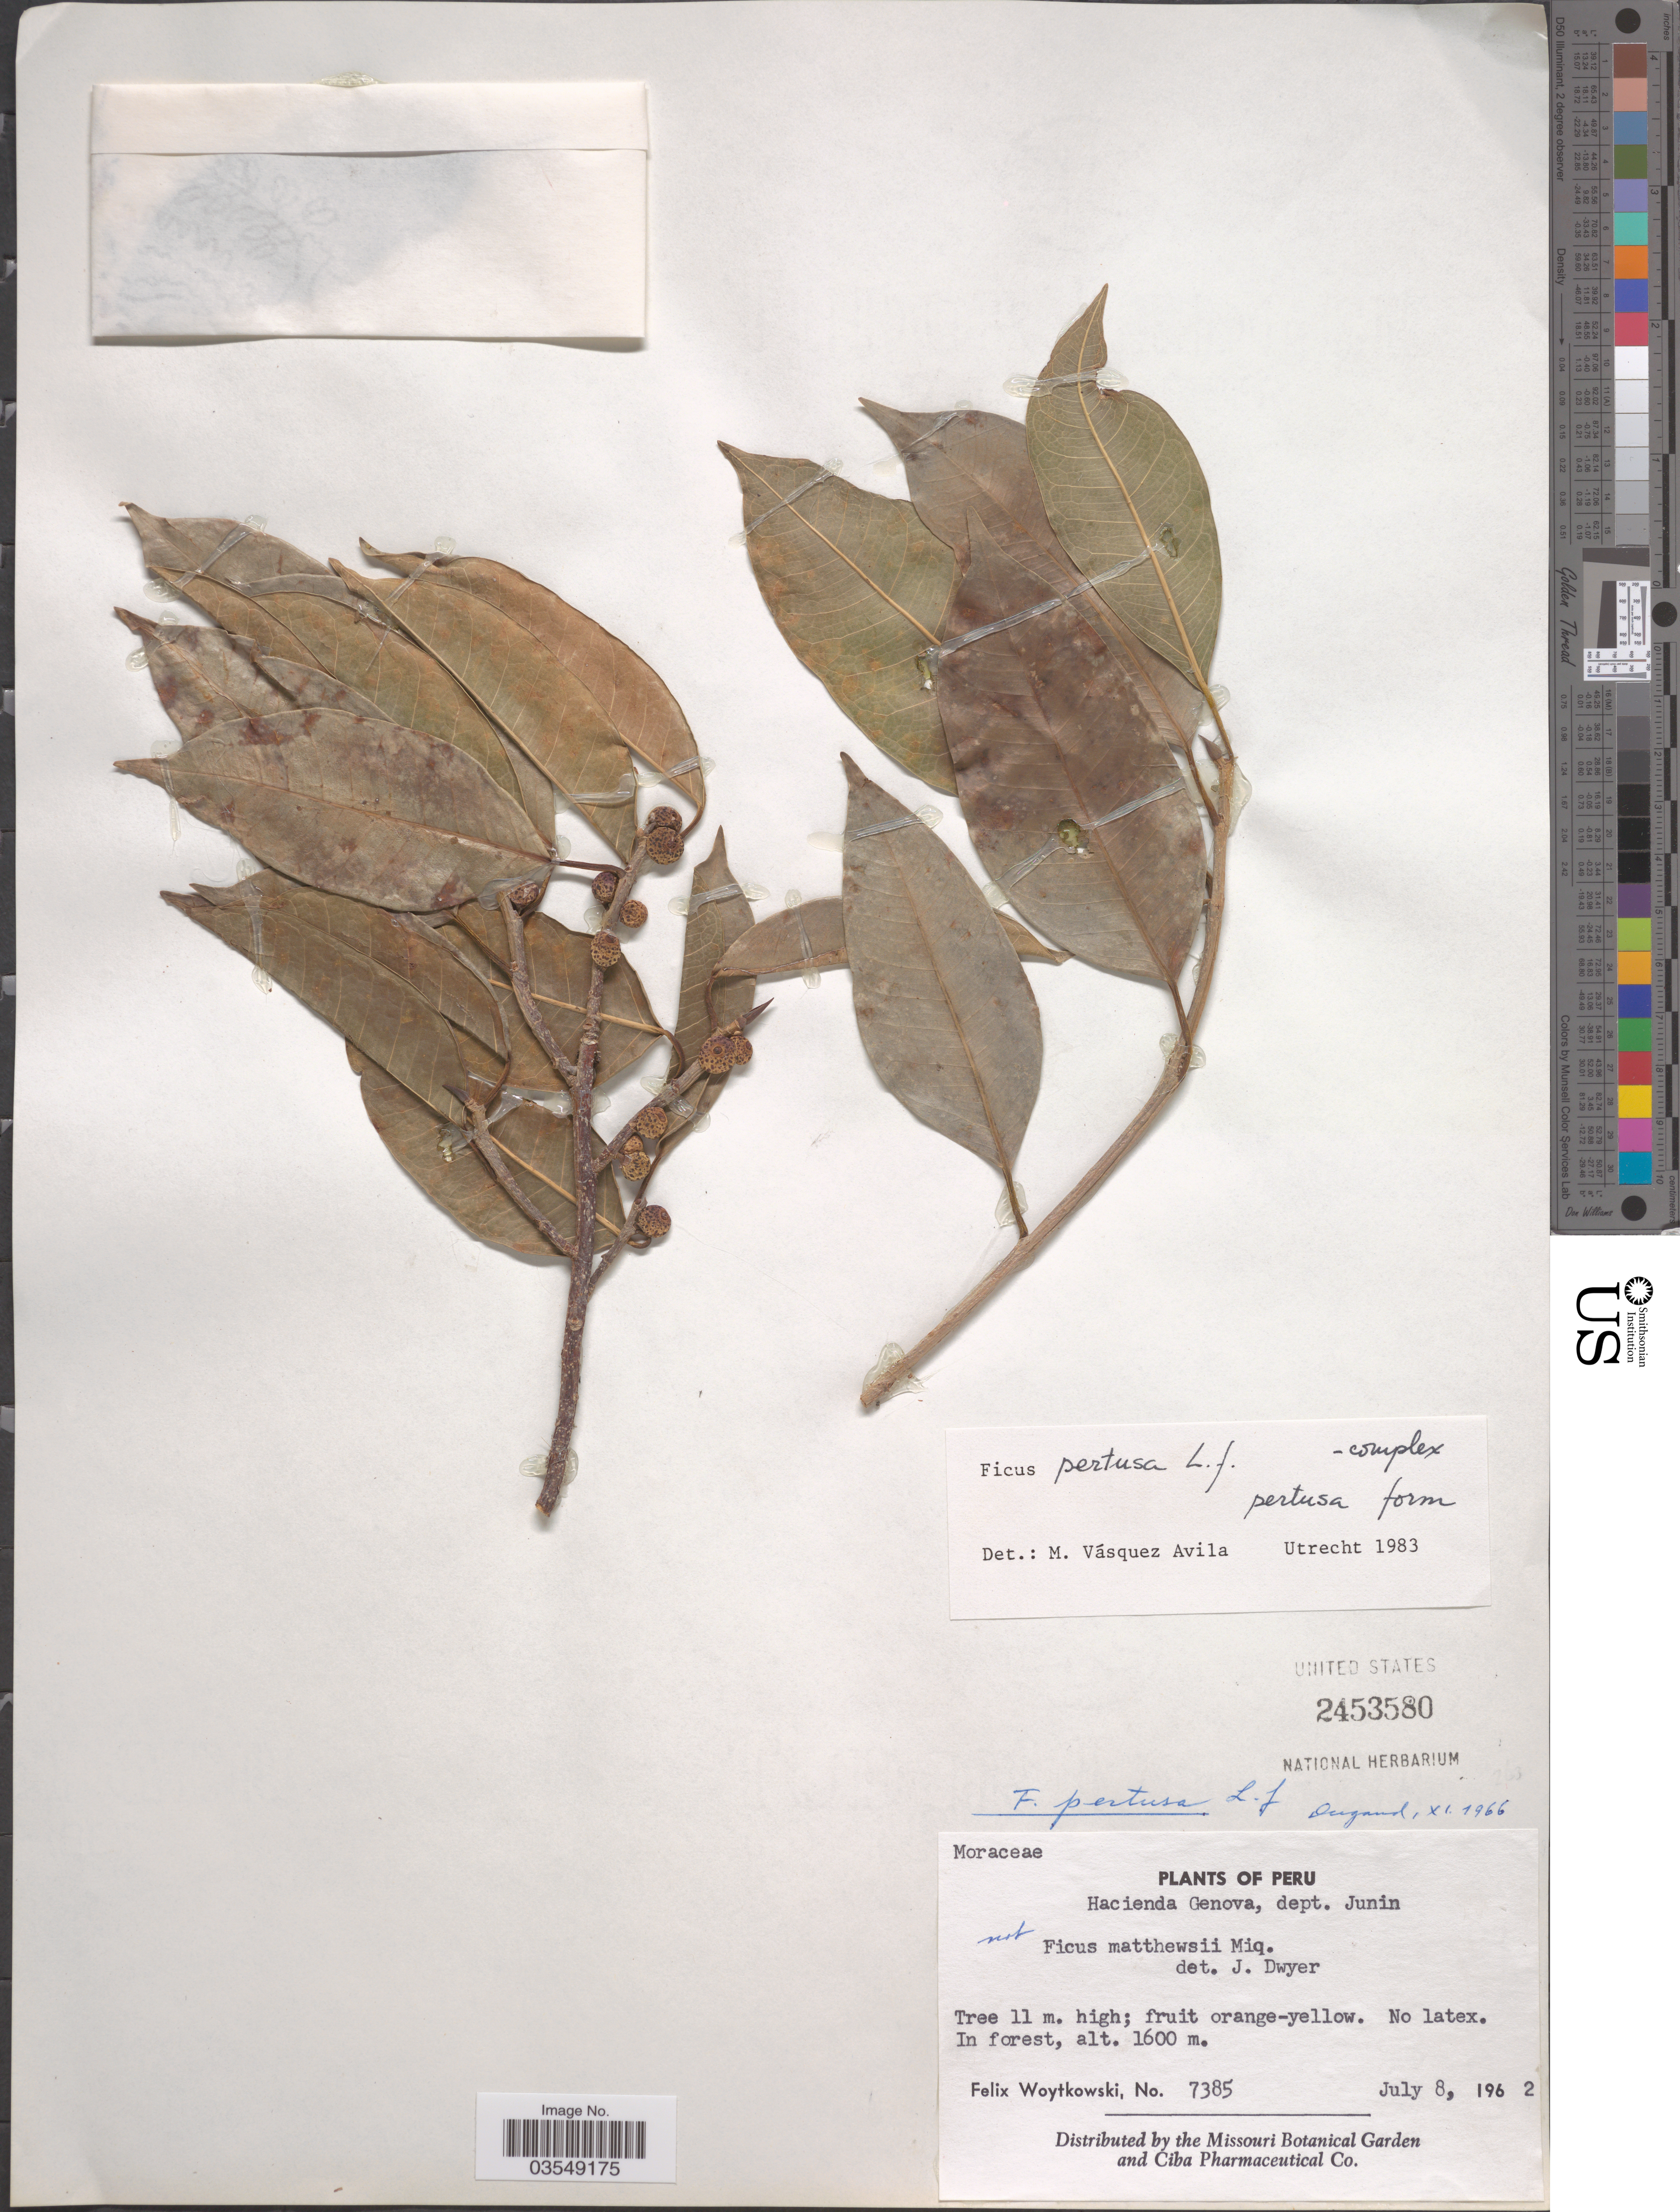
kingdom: Plantae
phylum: Tracheophyta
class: Magnoliopsida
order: Rosales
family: Moraceae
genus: Ficus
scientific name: Ficus pertusa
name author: L. f.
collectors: F. Woytkowski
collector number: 7385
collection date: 1962-07-08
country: Peru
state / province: Junín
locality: Hacienda Genova, dept. Junin.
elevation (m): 1600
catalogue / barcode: US 2453580